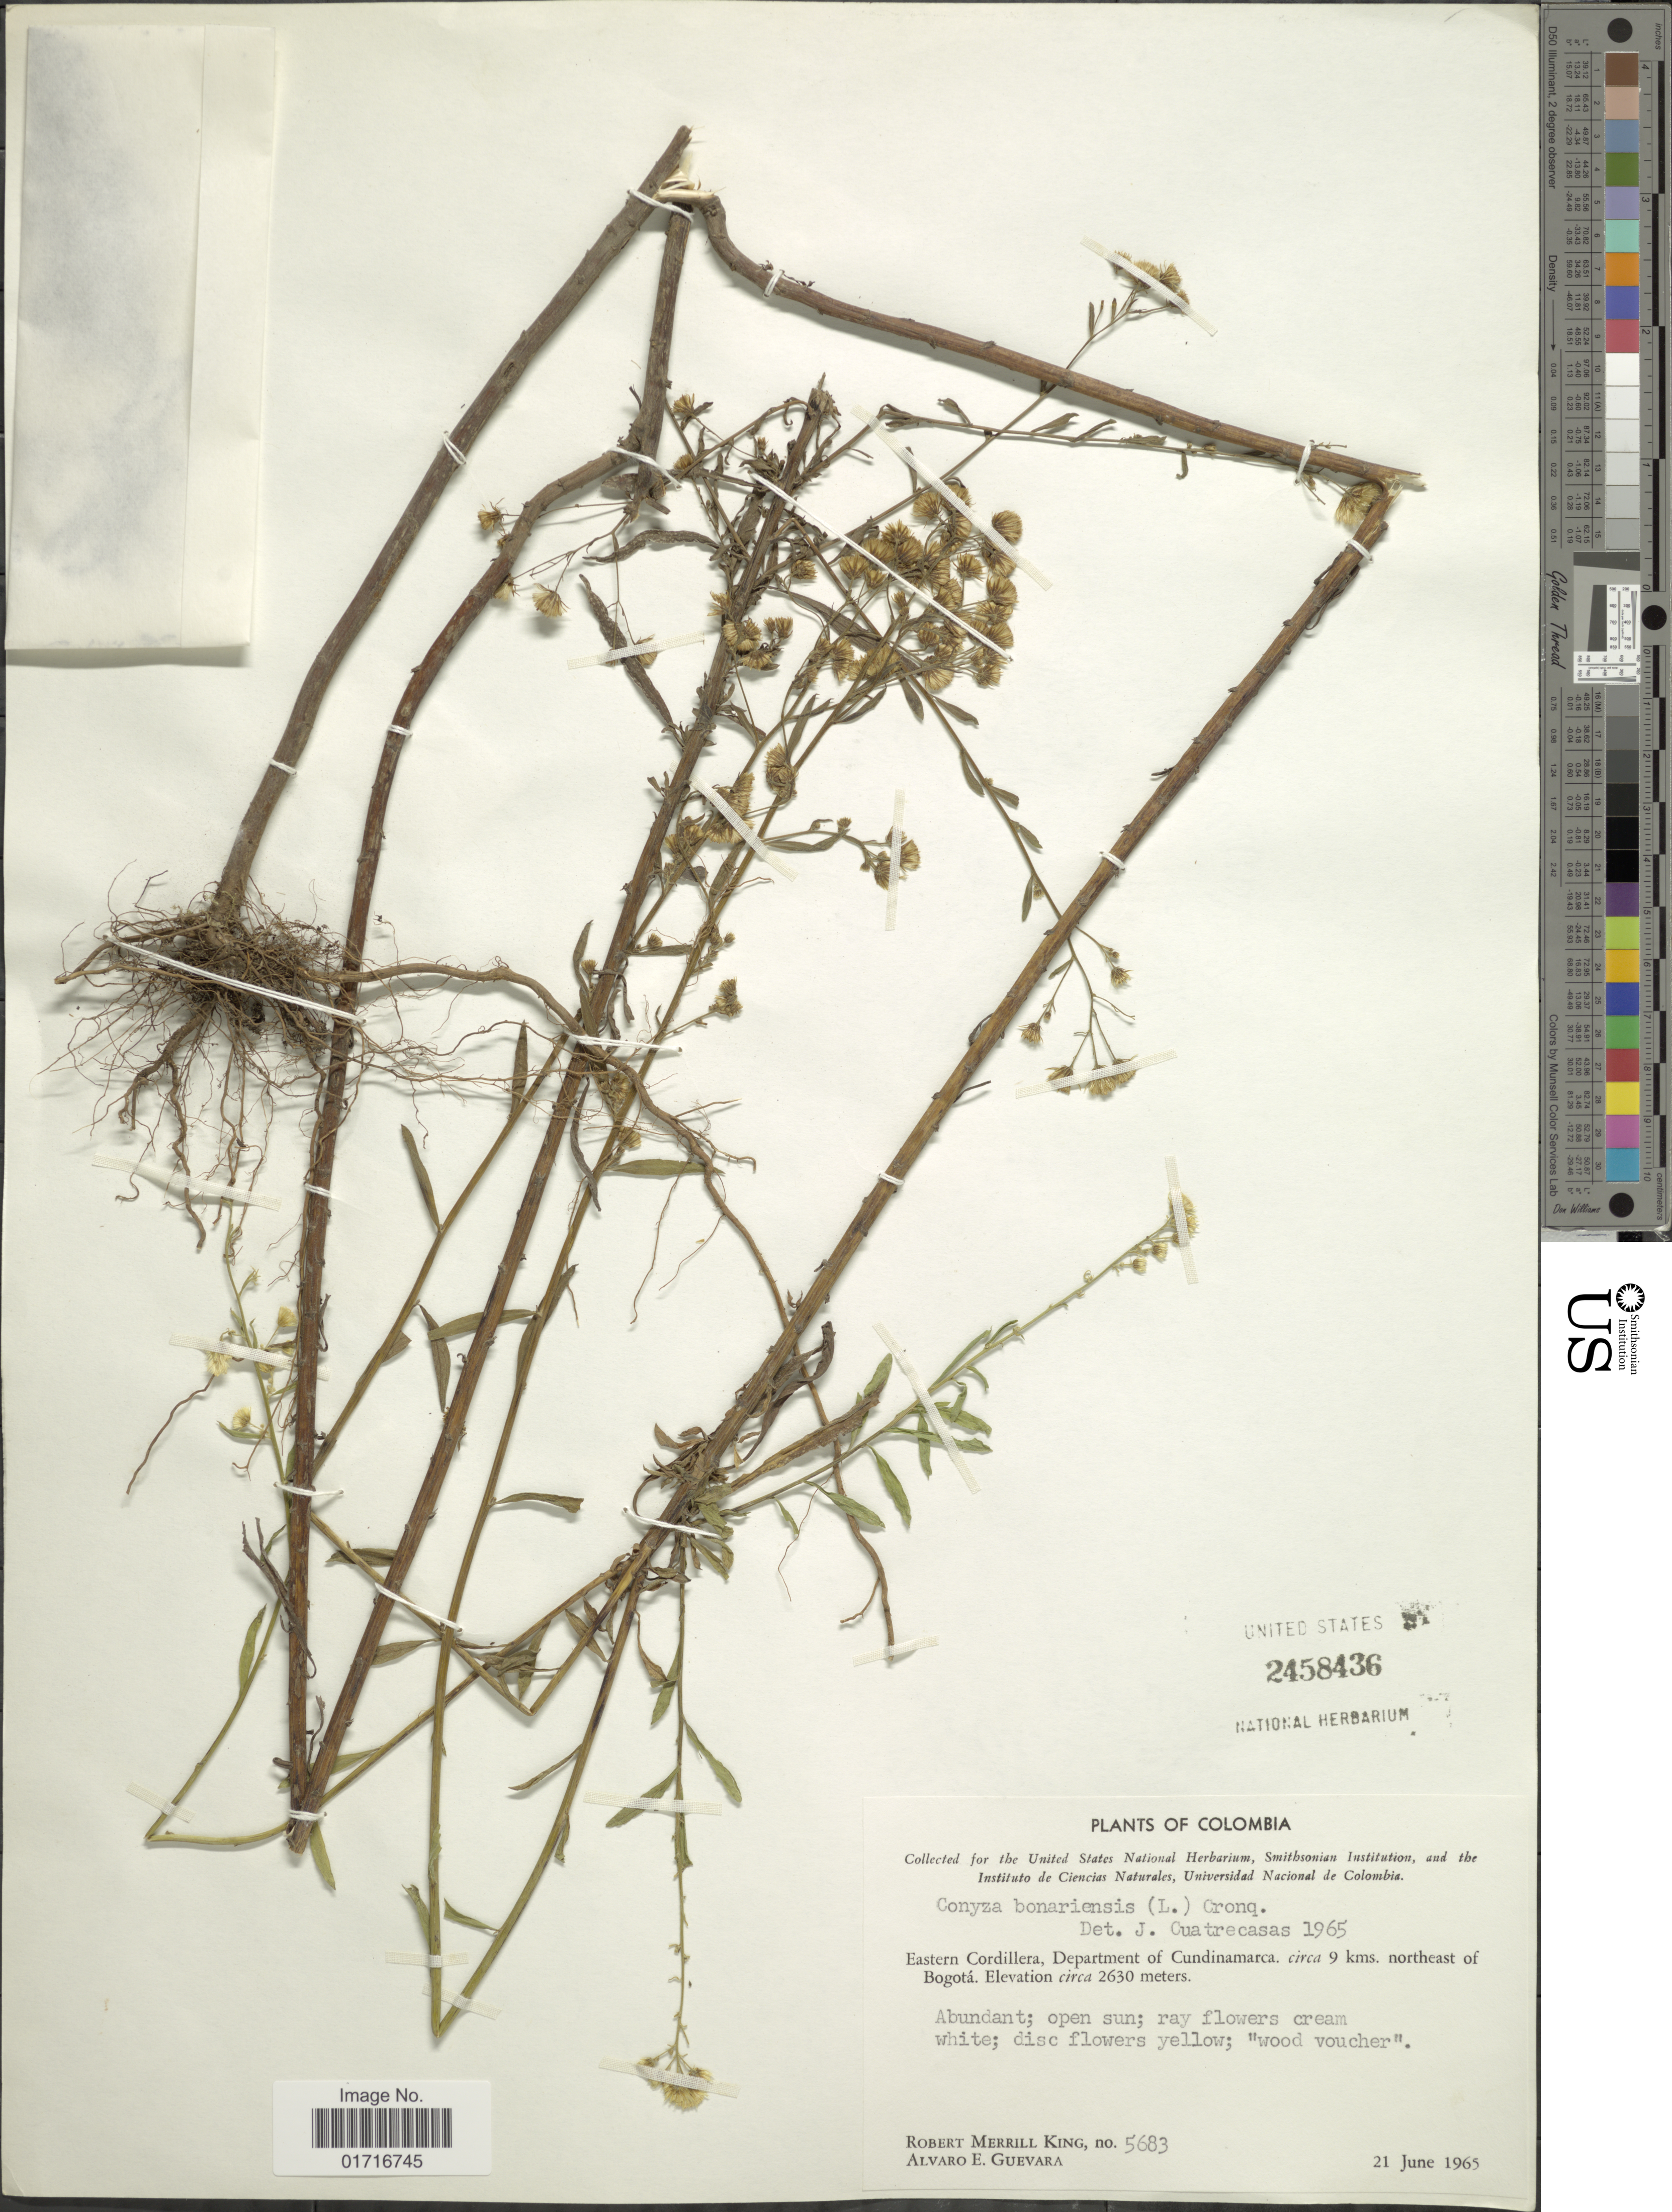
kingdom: Plantae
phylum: Tracheophyta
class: Magnoliopsida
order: Asterales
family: Asteraceae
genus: Conyza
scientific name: Conyza bonariensis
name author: (L.) Cronq.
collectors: R. M. King & A. E. Guevara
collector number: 5683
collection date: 1965-06-21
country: Colombia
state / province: Cundinamarca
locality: Eastern Cordillera, Department of Cundinamarca, circa 9 kms. northeast of Bogoto.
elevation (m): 2630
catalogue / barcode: US 2458436